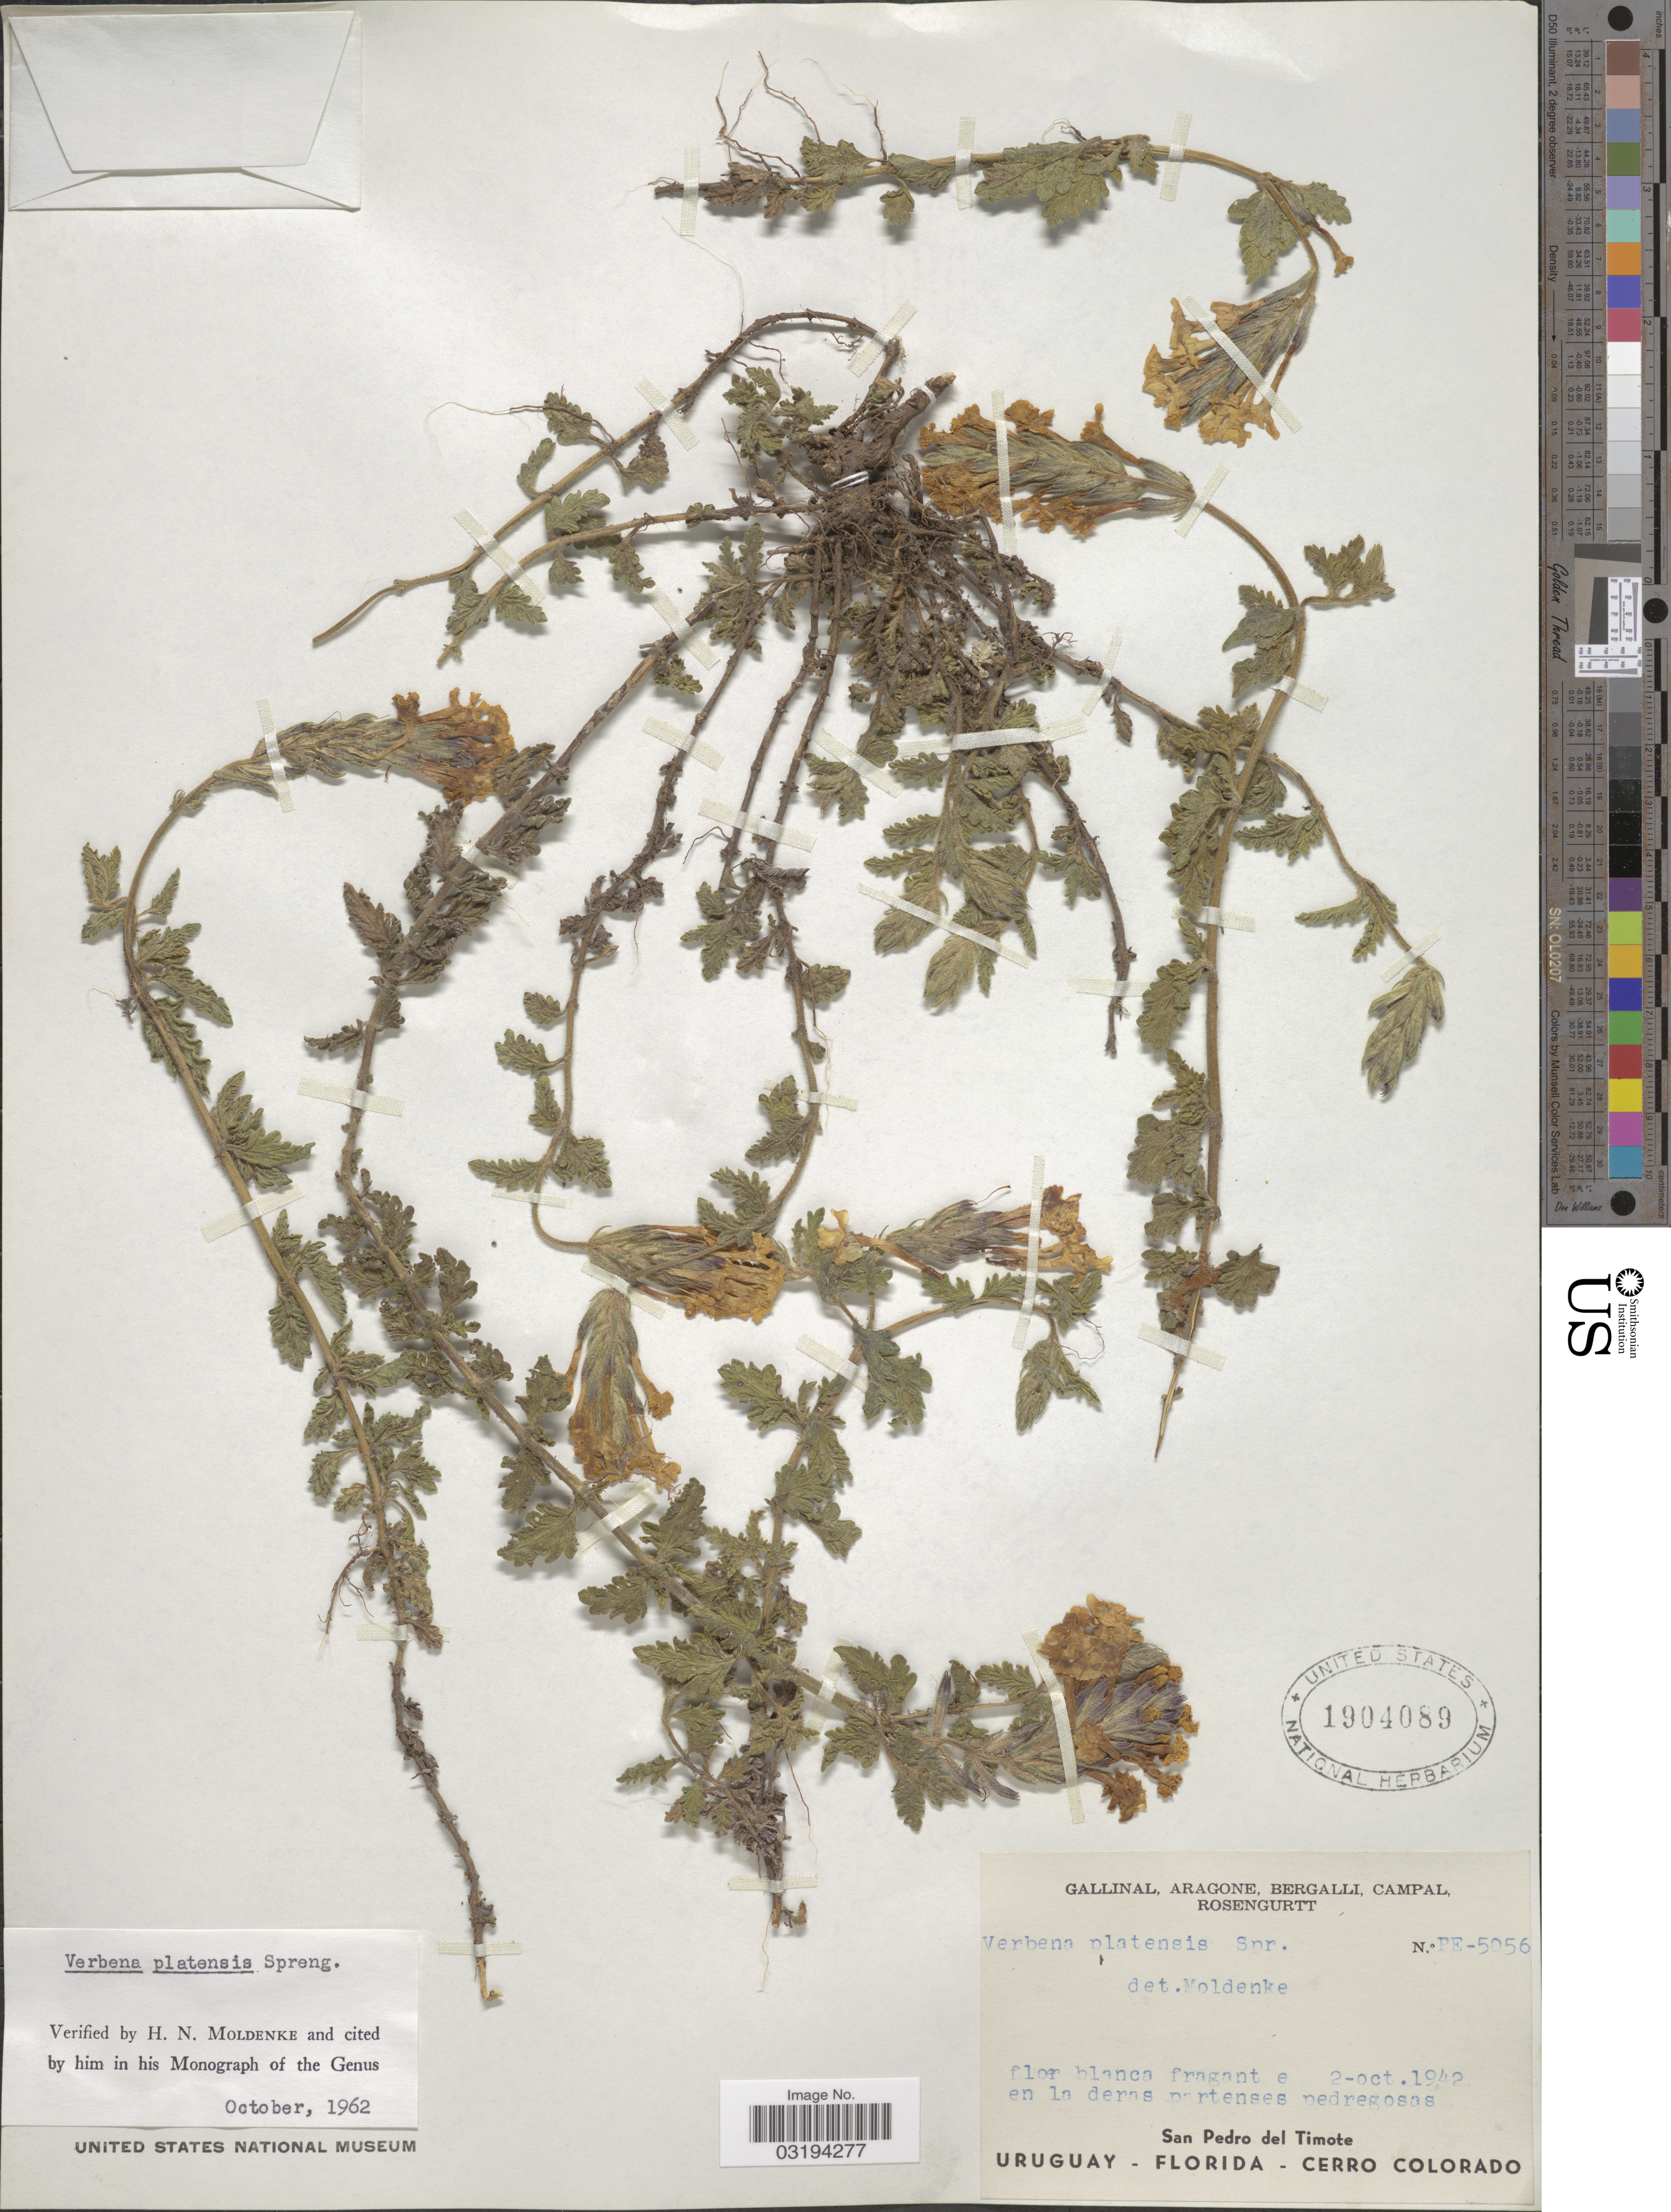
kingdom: Plantae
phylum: Tracheophyta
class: Magnoliopsida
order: Lamiales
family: Verbenaceae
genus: Verbena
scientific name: Verbena platensis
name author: Spreng.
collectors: -. Gallinal, -- Aragone, -- Bergalli, -- Campal & Rosengurtt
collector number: PE-5056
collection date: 1942-10-02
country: Uruguay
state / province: Florida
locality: San Pedro del Timote. Cerro Colorado.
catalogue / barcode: US 1904089